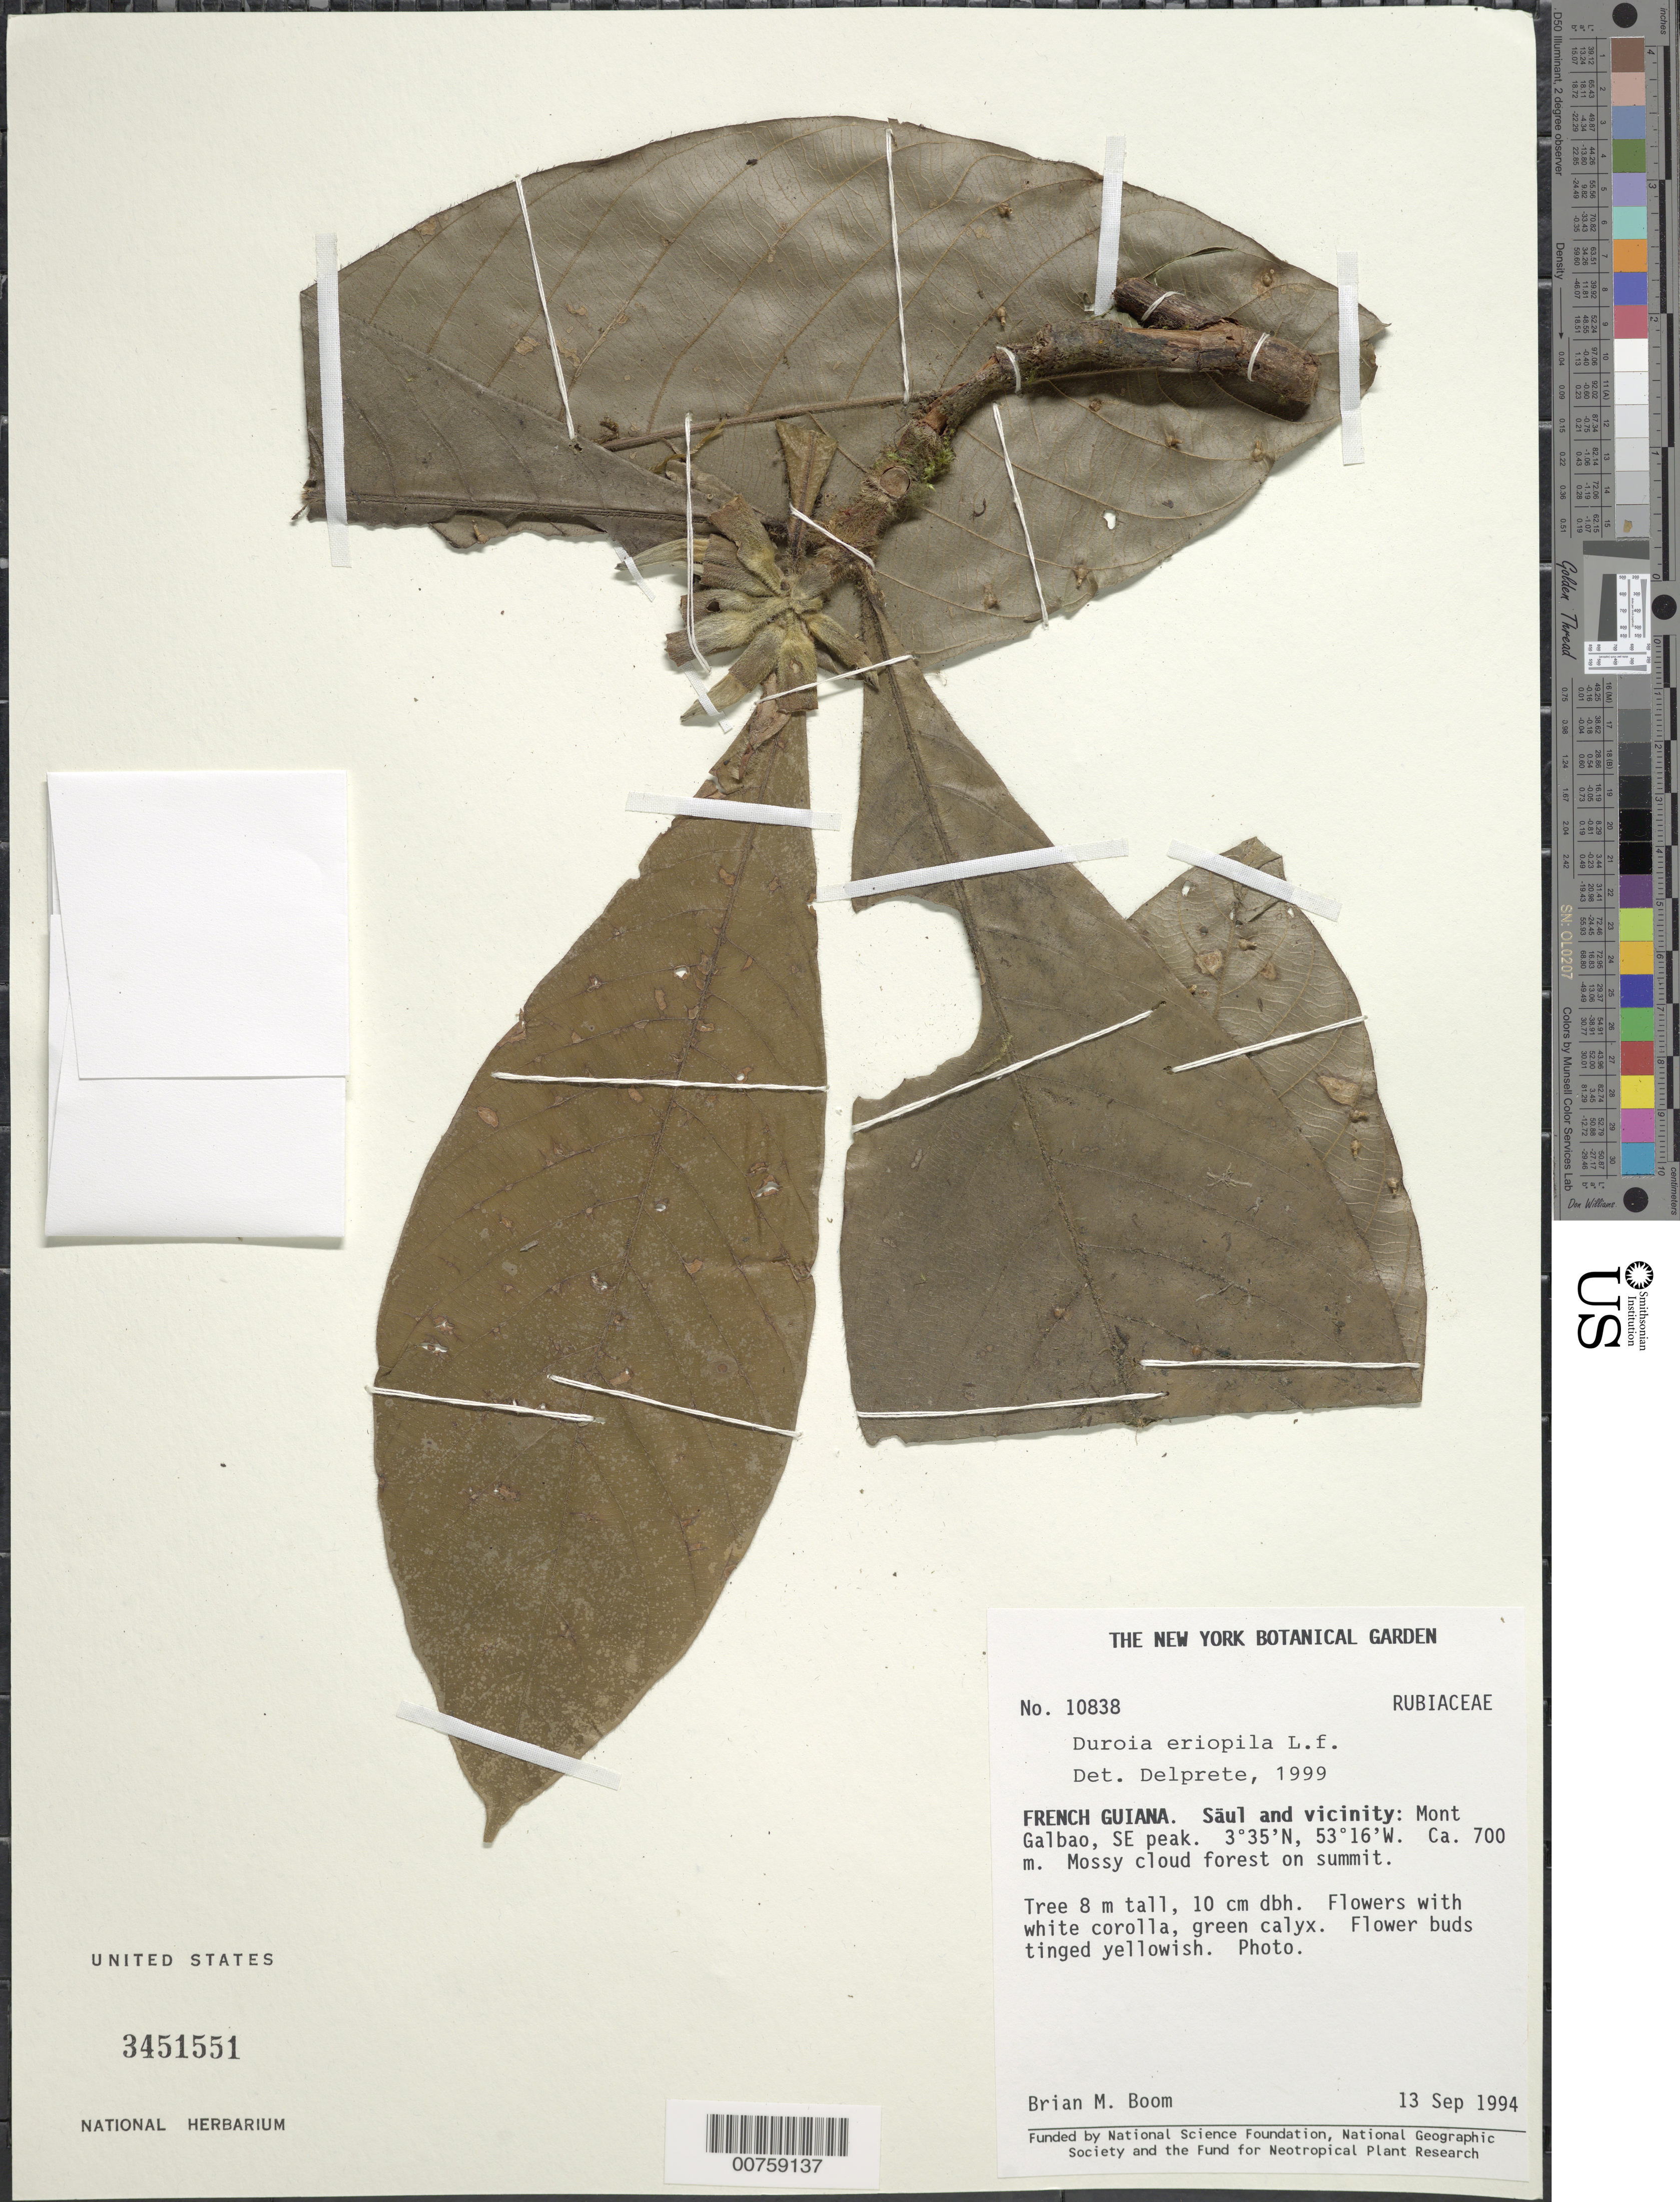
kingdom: Plantae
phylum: Tracheophyta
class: Magnoliopsida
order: Gentianales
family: Rubiaceae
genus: Duroia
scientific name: Duroia eriopila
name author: L. f.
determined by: Delprete, P. G., Herb. de Guyane Cay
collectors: B. M. Boom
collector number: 10838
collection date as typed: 13-Sep-94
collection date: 1994-09-13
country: French Guiana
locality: Saül, Mont Galbao, SE peak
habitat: Mossy cloud forest on summit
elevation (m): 700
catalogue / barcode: US 3451551